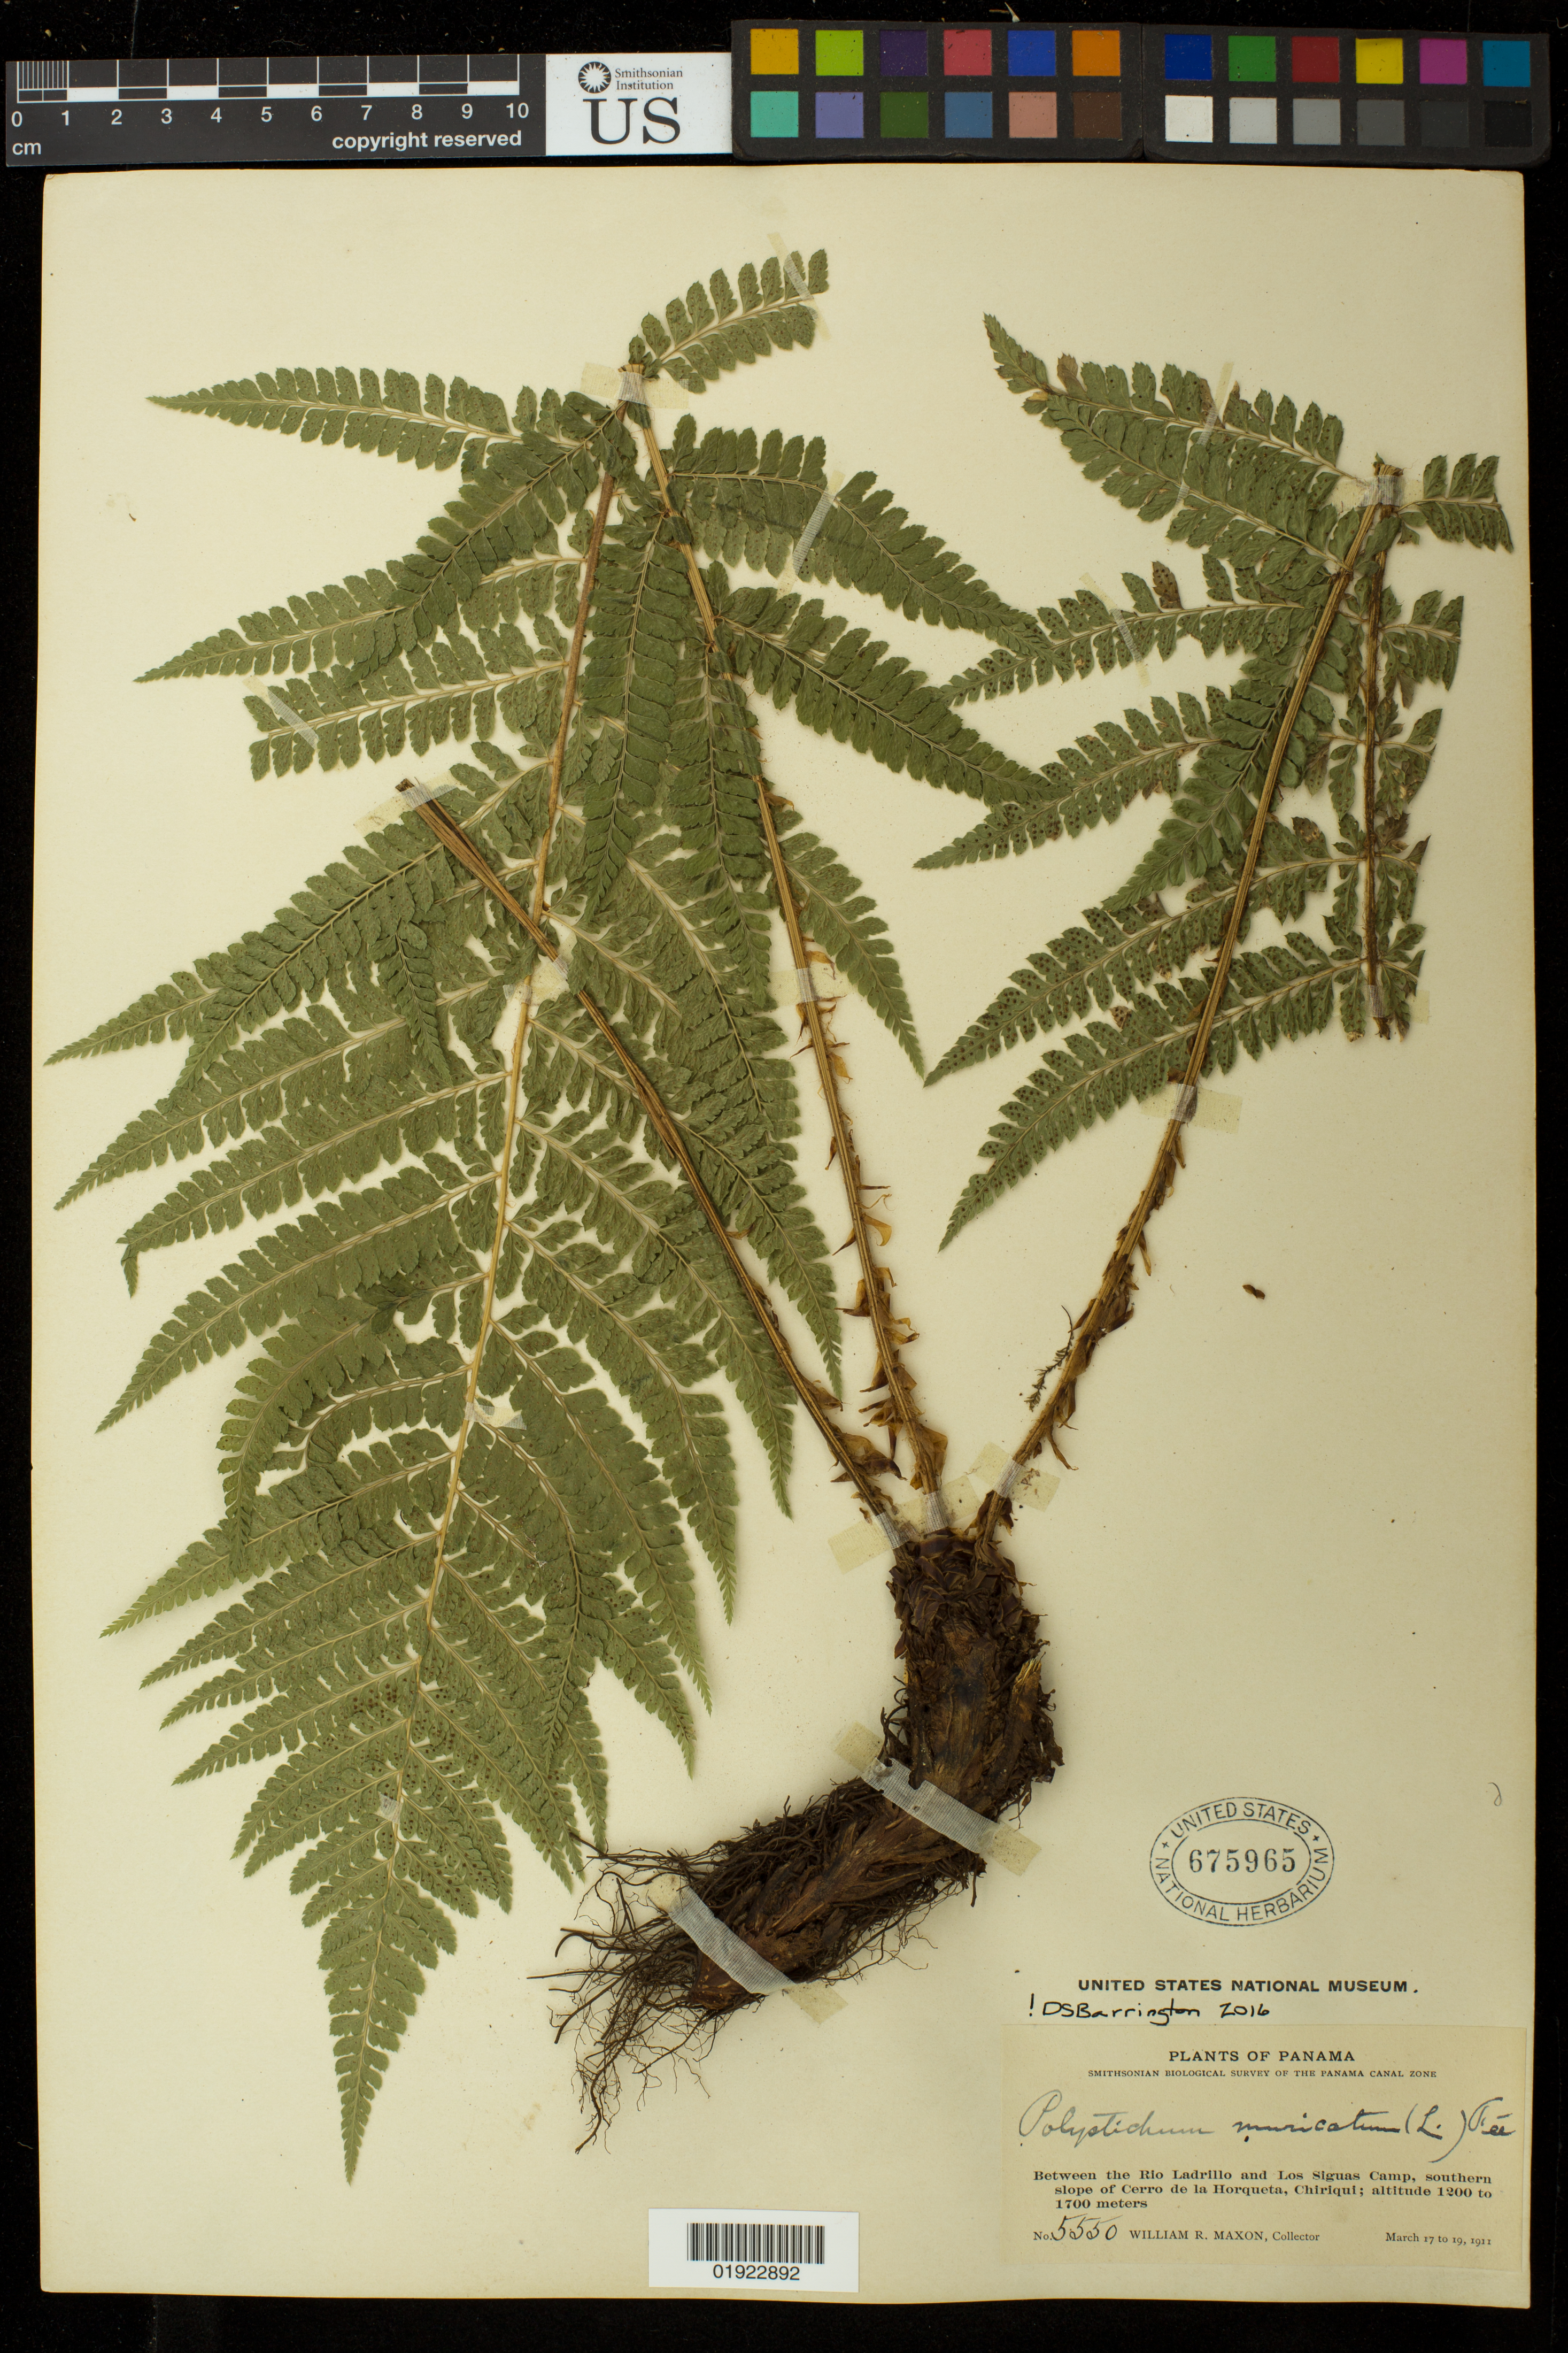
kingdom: Plantae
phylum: Tracheophyta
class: Polypodiopsida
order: Polypodiales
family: Dryopteridaceae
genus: Polystichum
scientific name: Polystichum muricatum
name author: (L.) Fée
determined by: Barrington, D. S., Curator (VT), University of Vermont (UNITED STATES)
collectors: E. P. Killip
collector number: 5550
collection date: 1918-02-06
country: Panama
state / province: Chiriqui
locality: Between Holcomb's Trail and Monnicha Plantation, above El Boquete,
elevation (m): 1500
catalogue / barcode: US 675965